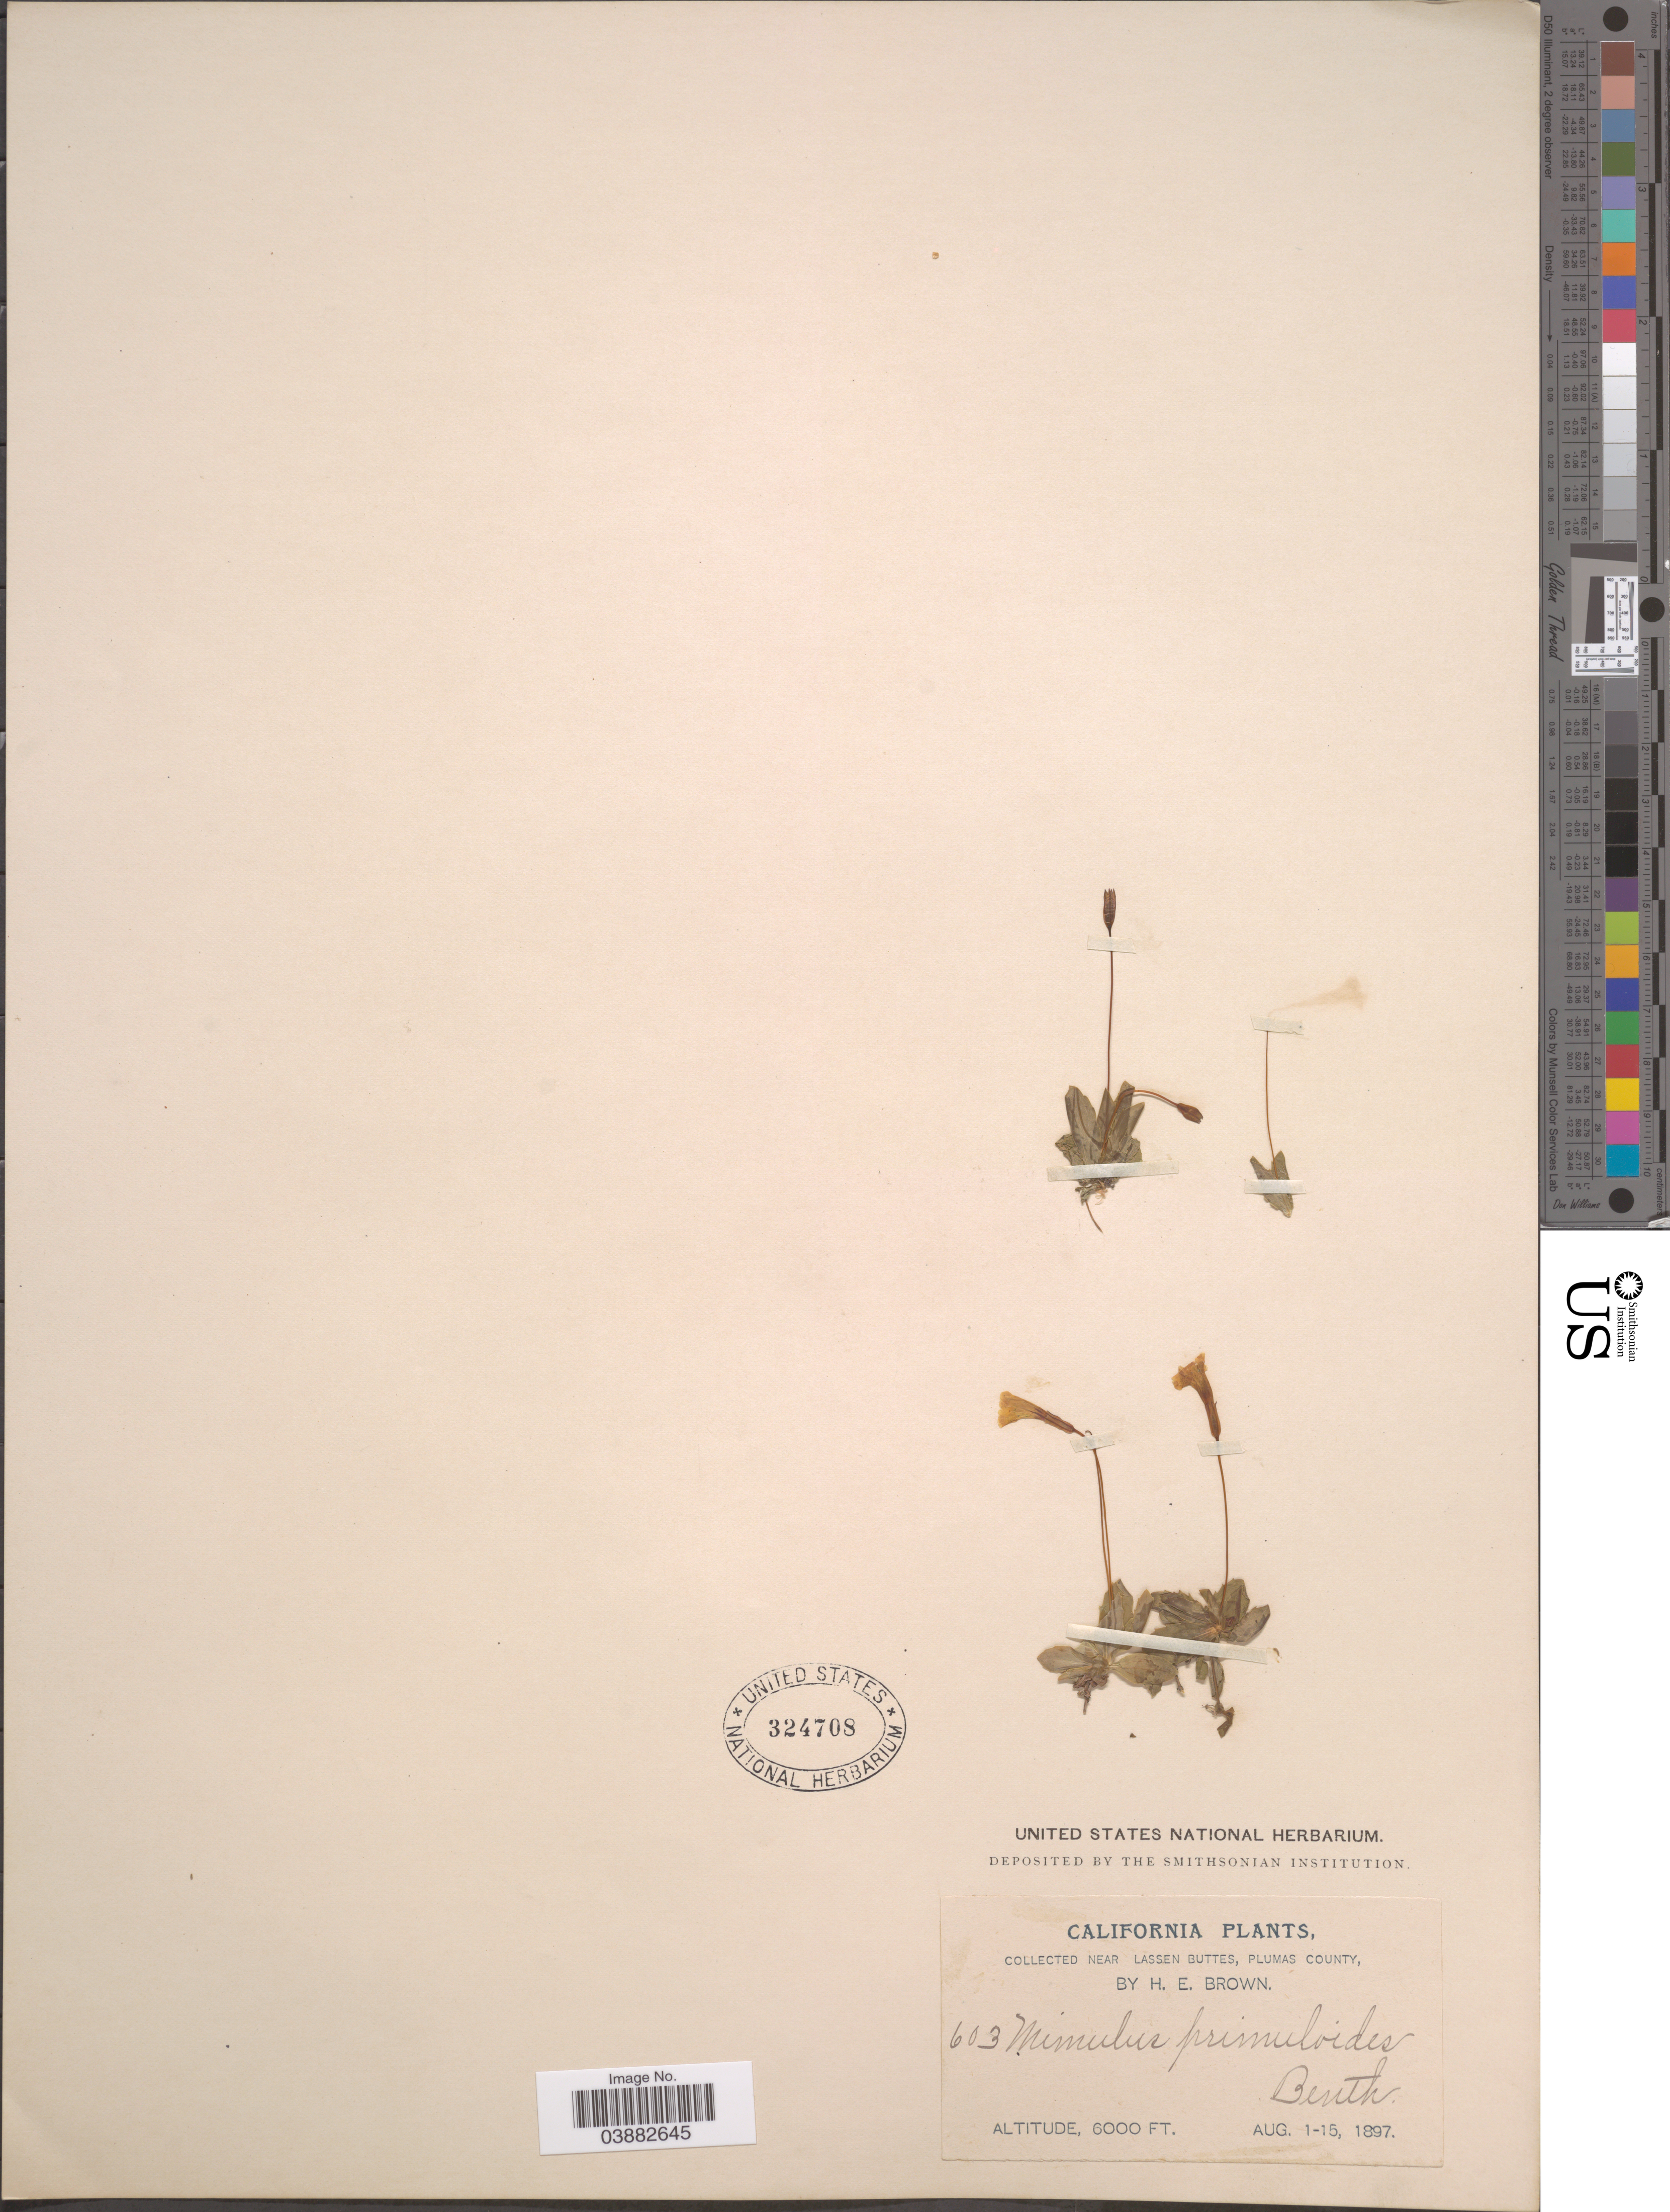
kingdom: Plantae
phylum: Tracheophyta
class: Magnoliopsida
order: Lamiales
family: Phrymaceae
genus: Mimulus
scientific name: Mimulus primuloides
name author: Benth.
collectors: H. E. Brown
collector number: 603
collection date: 1897-08-01/1897-08-15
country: United States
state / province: California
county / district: Plumas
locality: Near Lassen Buttes, Plumas County.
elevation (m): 1829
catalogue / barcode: US 324708